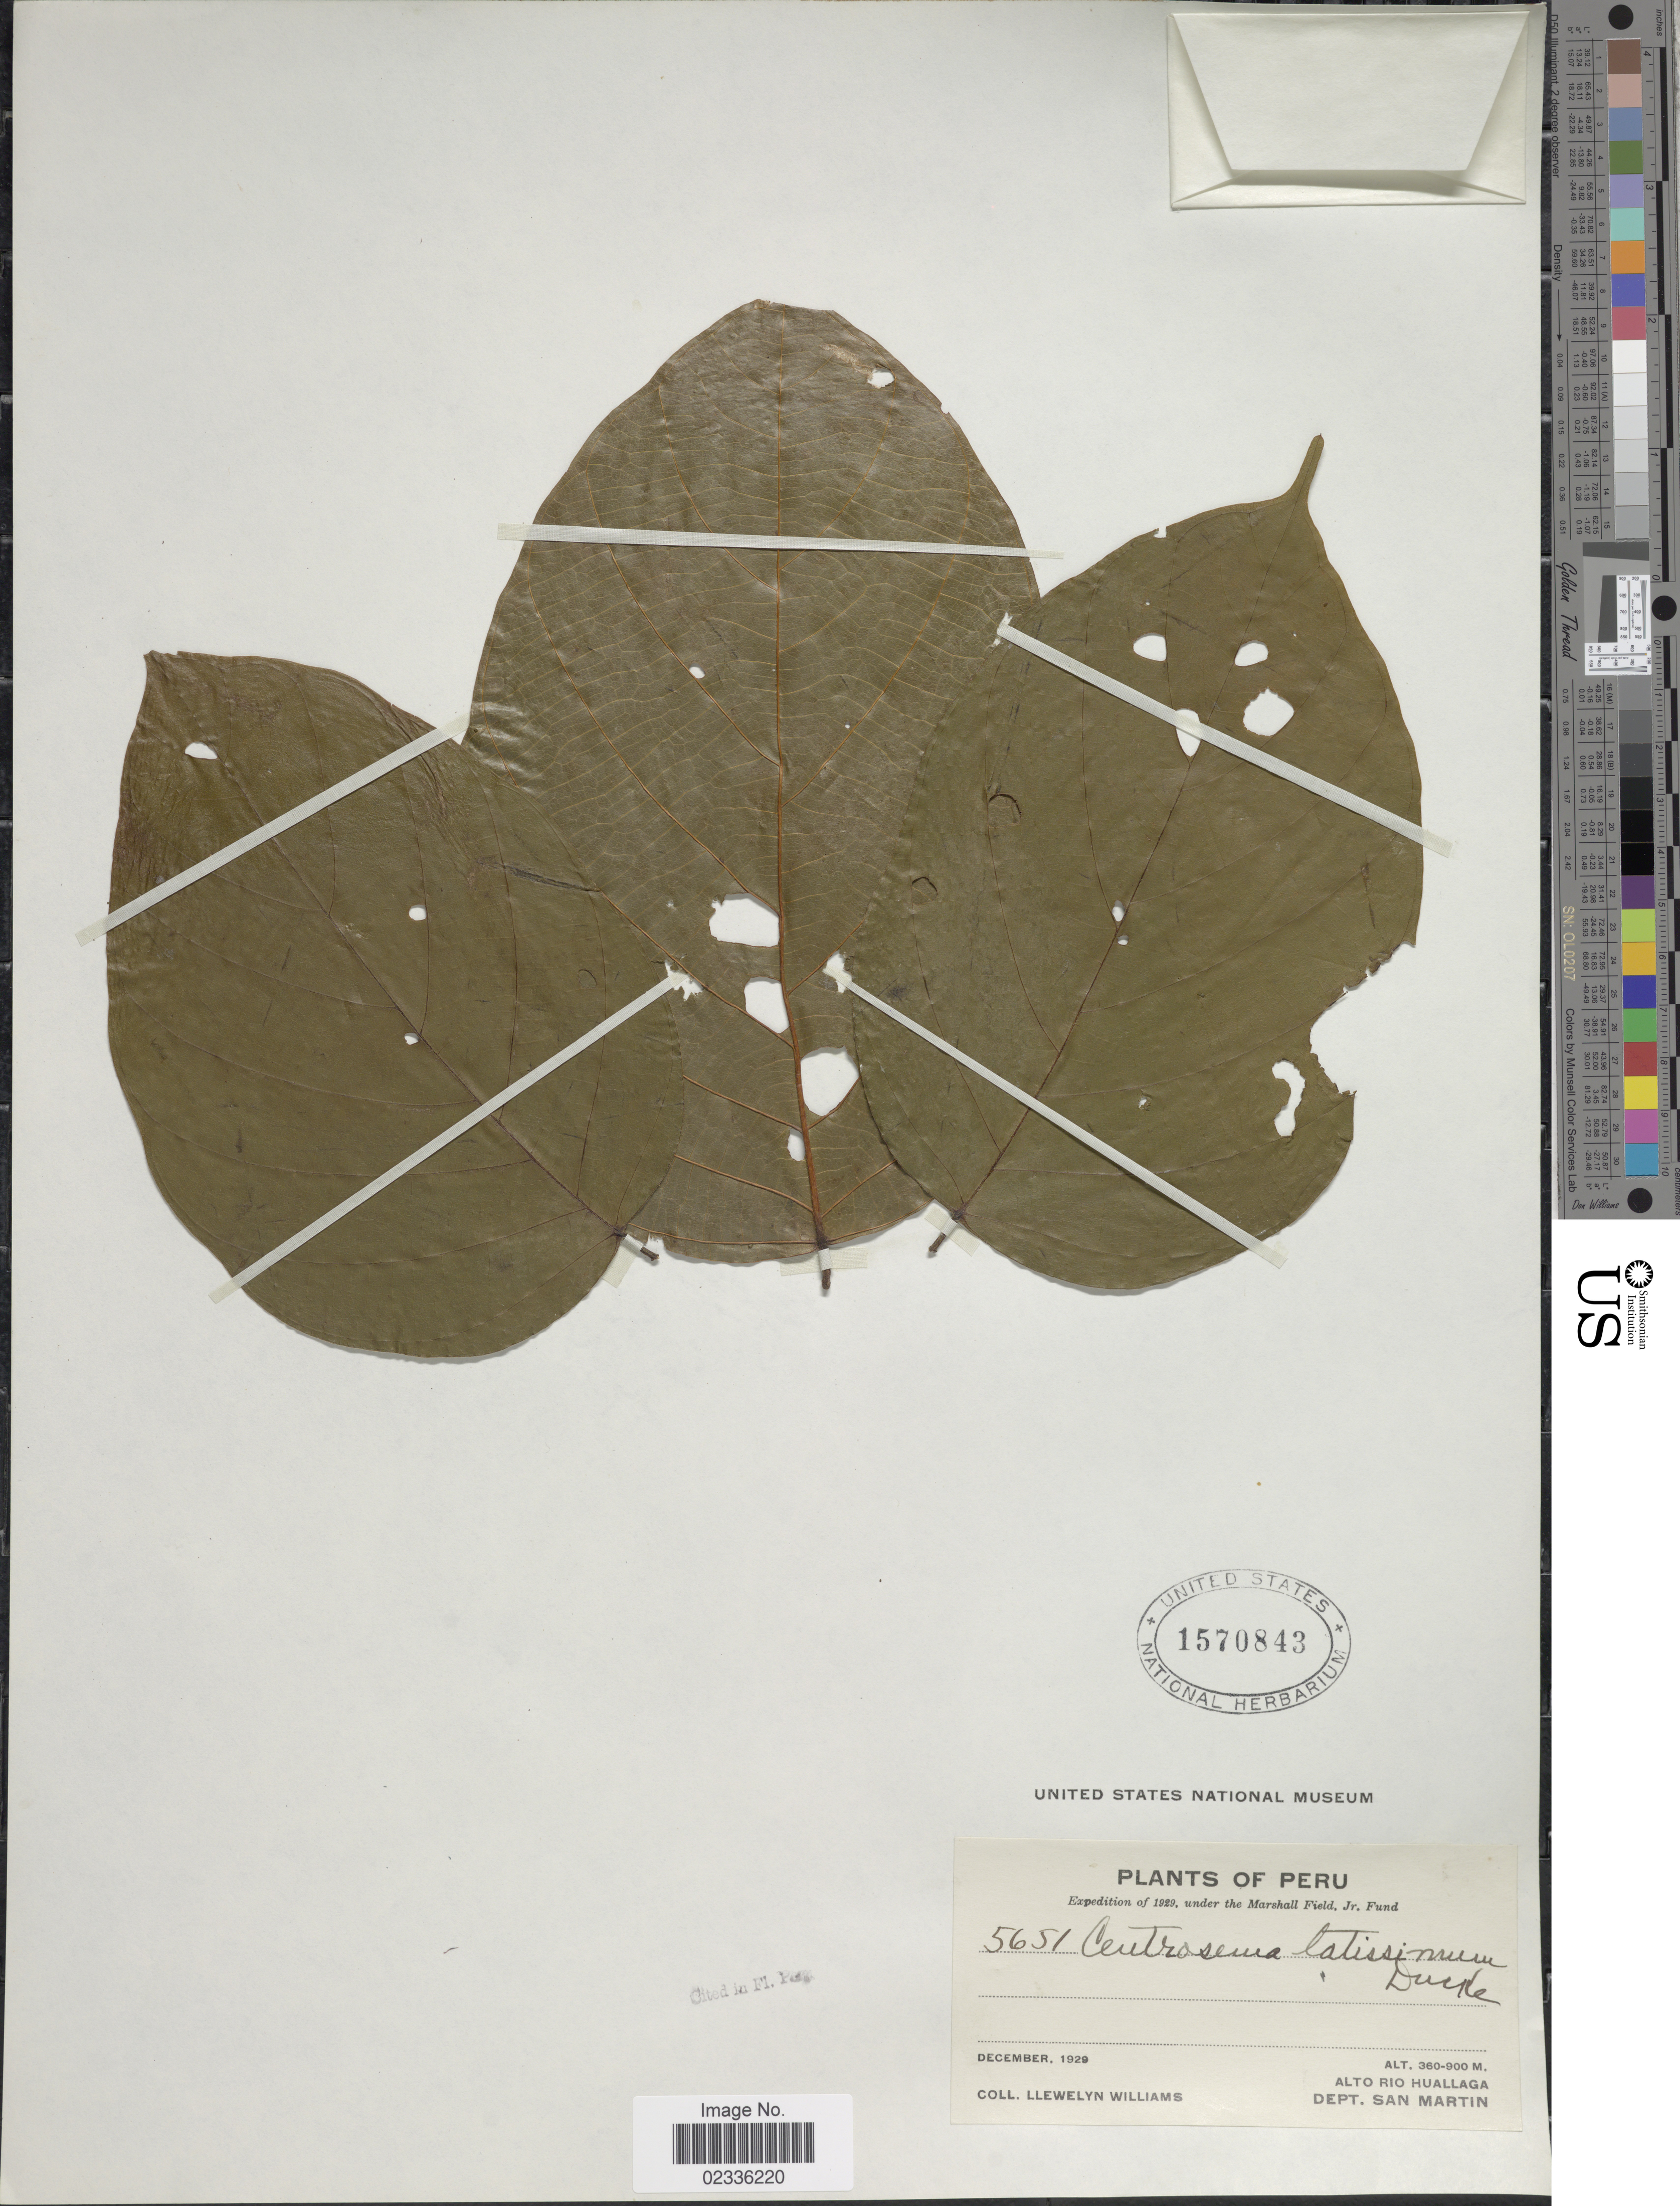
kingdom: Plantae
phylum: Tracheophyta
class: Magnoliopsida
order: Fabales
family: Fabaceae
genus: Centrosema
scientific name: Centrosema triquetrum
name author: Benth.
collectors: Ll. Williams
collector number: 5651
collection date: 1929-12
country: Peru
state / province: San Martín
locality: Alto Rio Huallaga. Dept. San Martin.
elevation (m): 360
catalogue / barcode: US 1570843